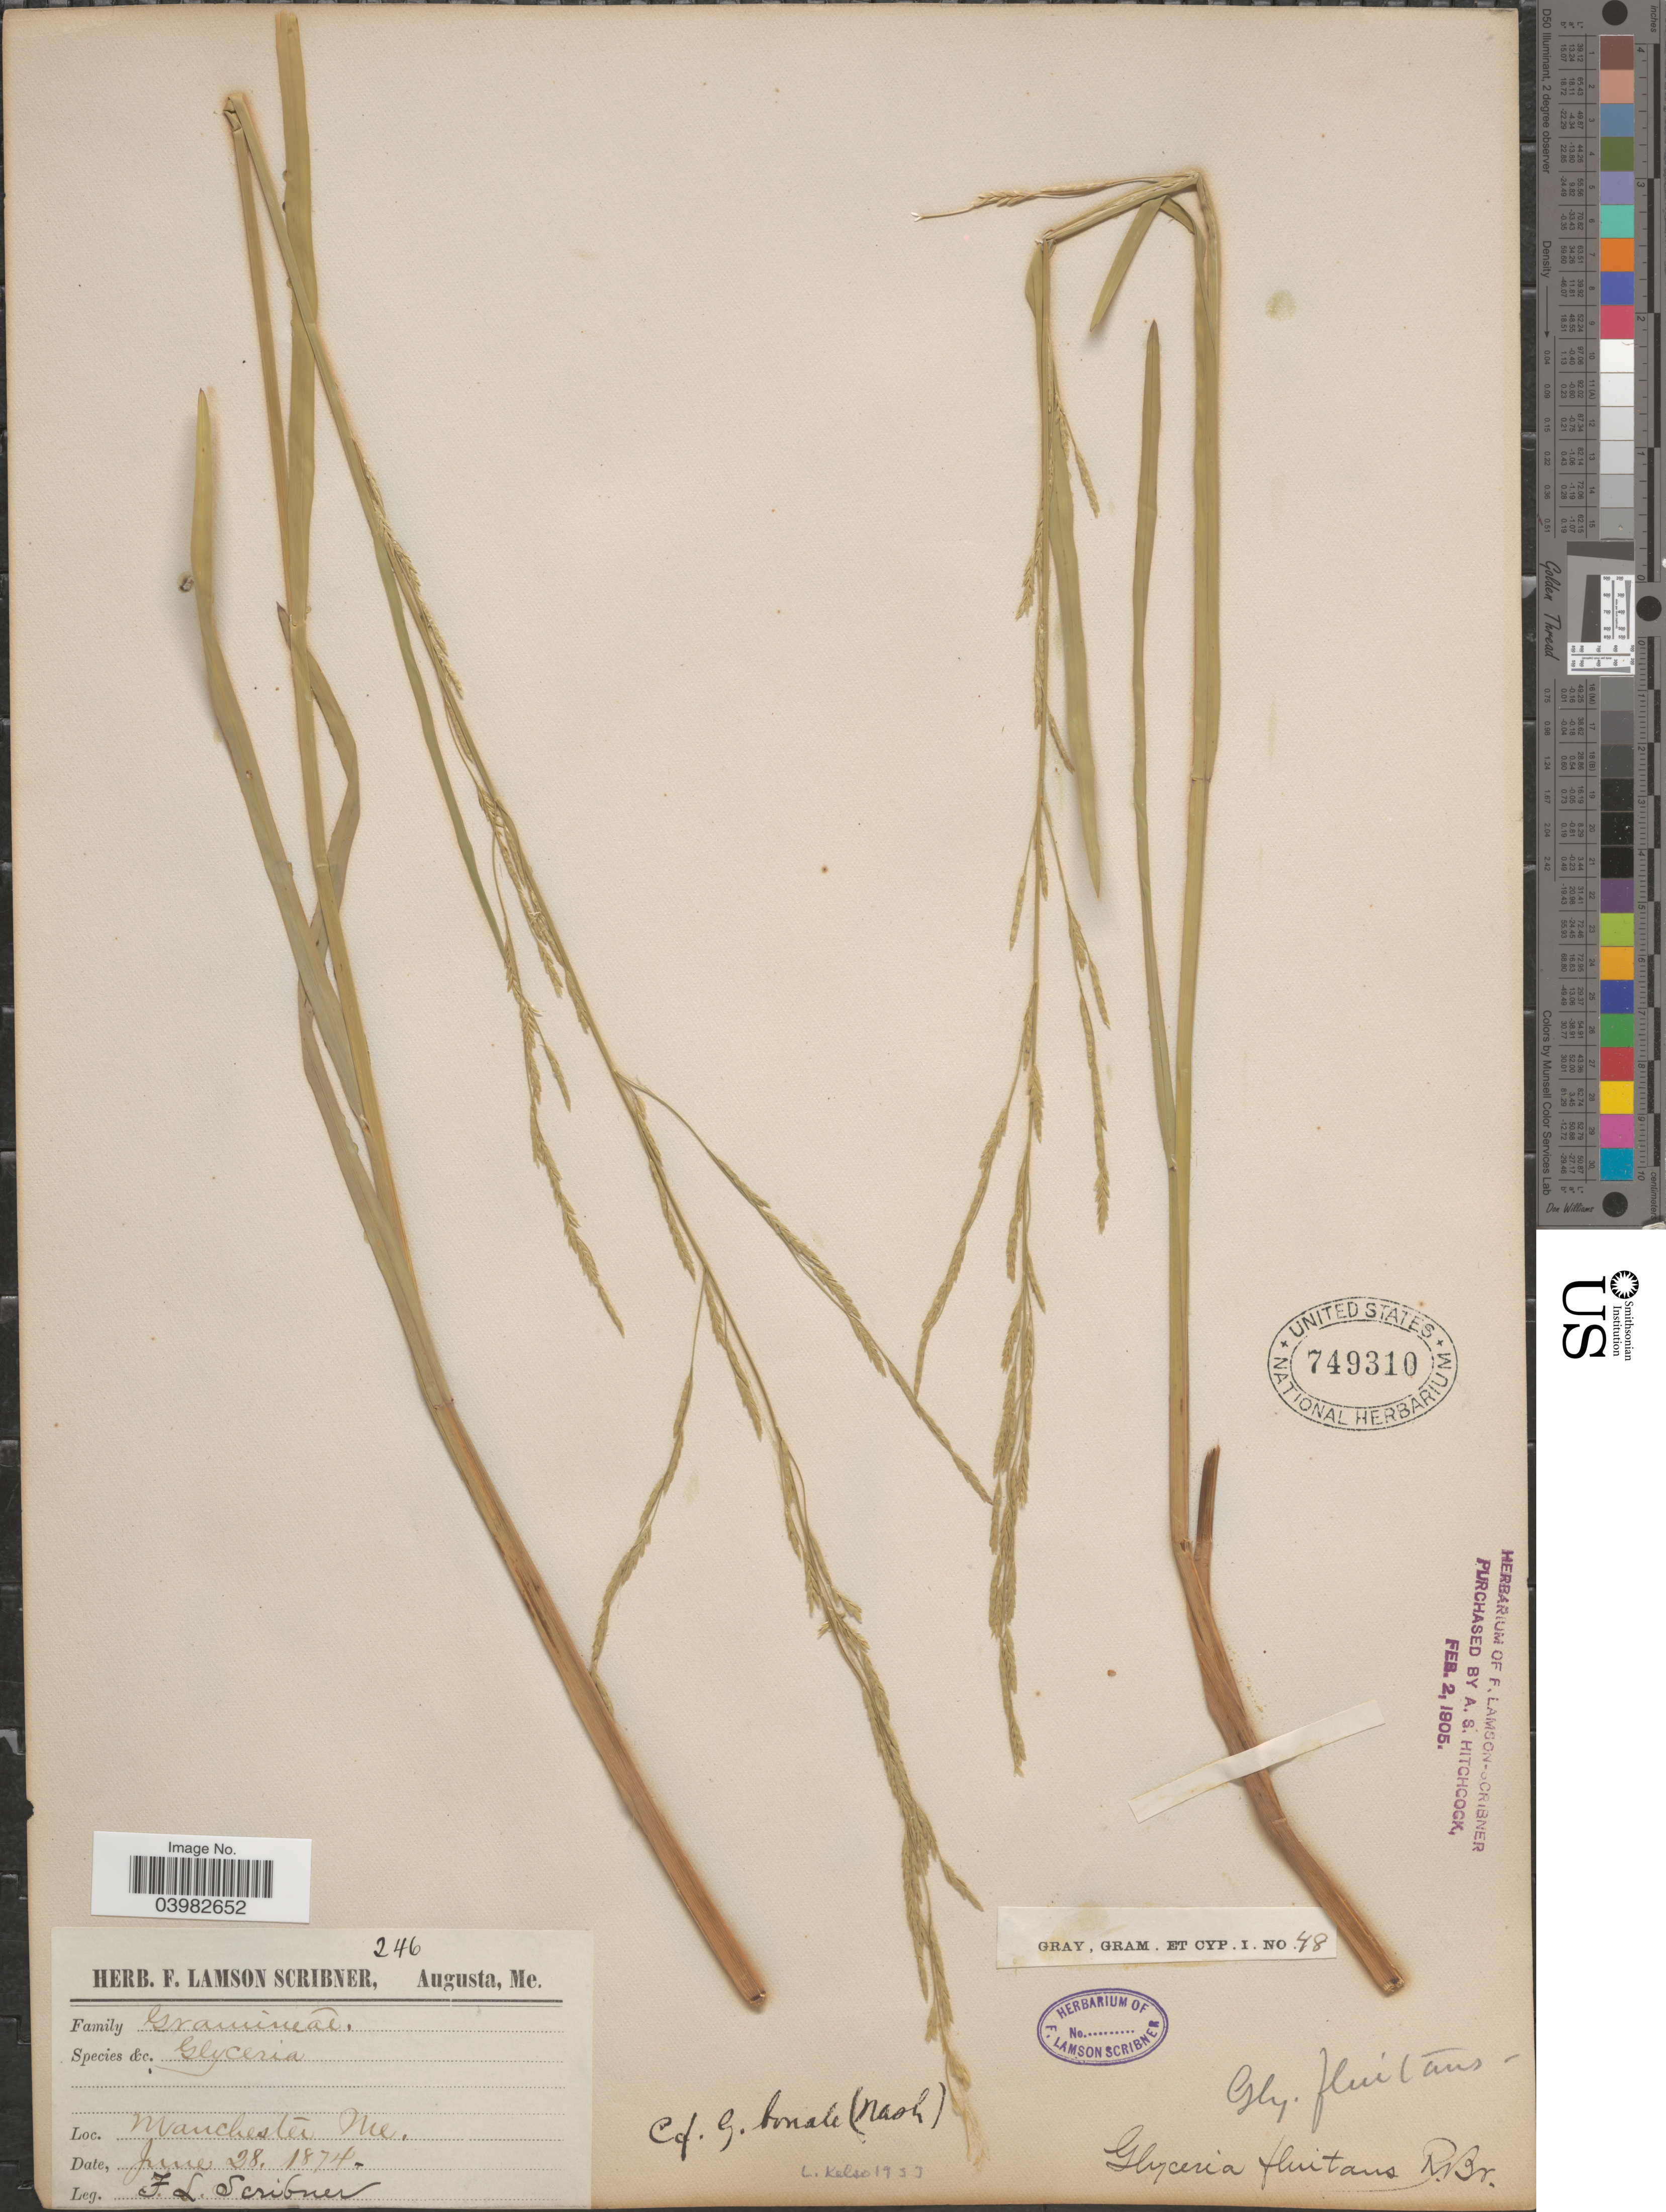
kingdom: Plantae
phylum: Tracheophyta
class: Liliopsida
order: Poales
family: Poaceae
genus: Glyceria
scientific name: Glyceria borealis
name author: (Nash) Batchelder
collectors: F. L. Scribner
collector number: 246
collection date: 1874-06-28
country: United States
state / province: Maine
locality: Manchester.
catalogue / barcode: US 749310